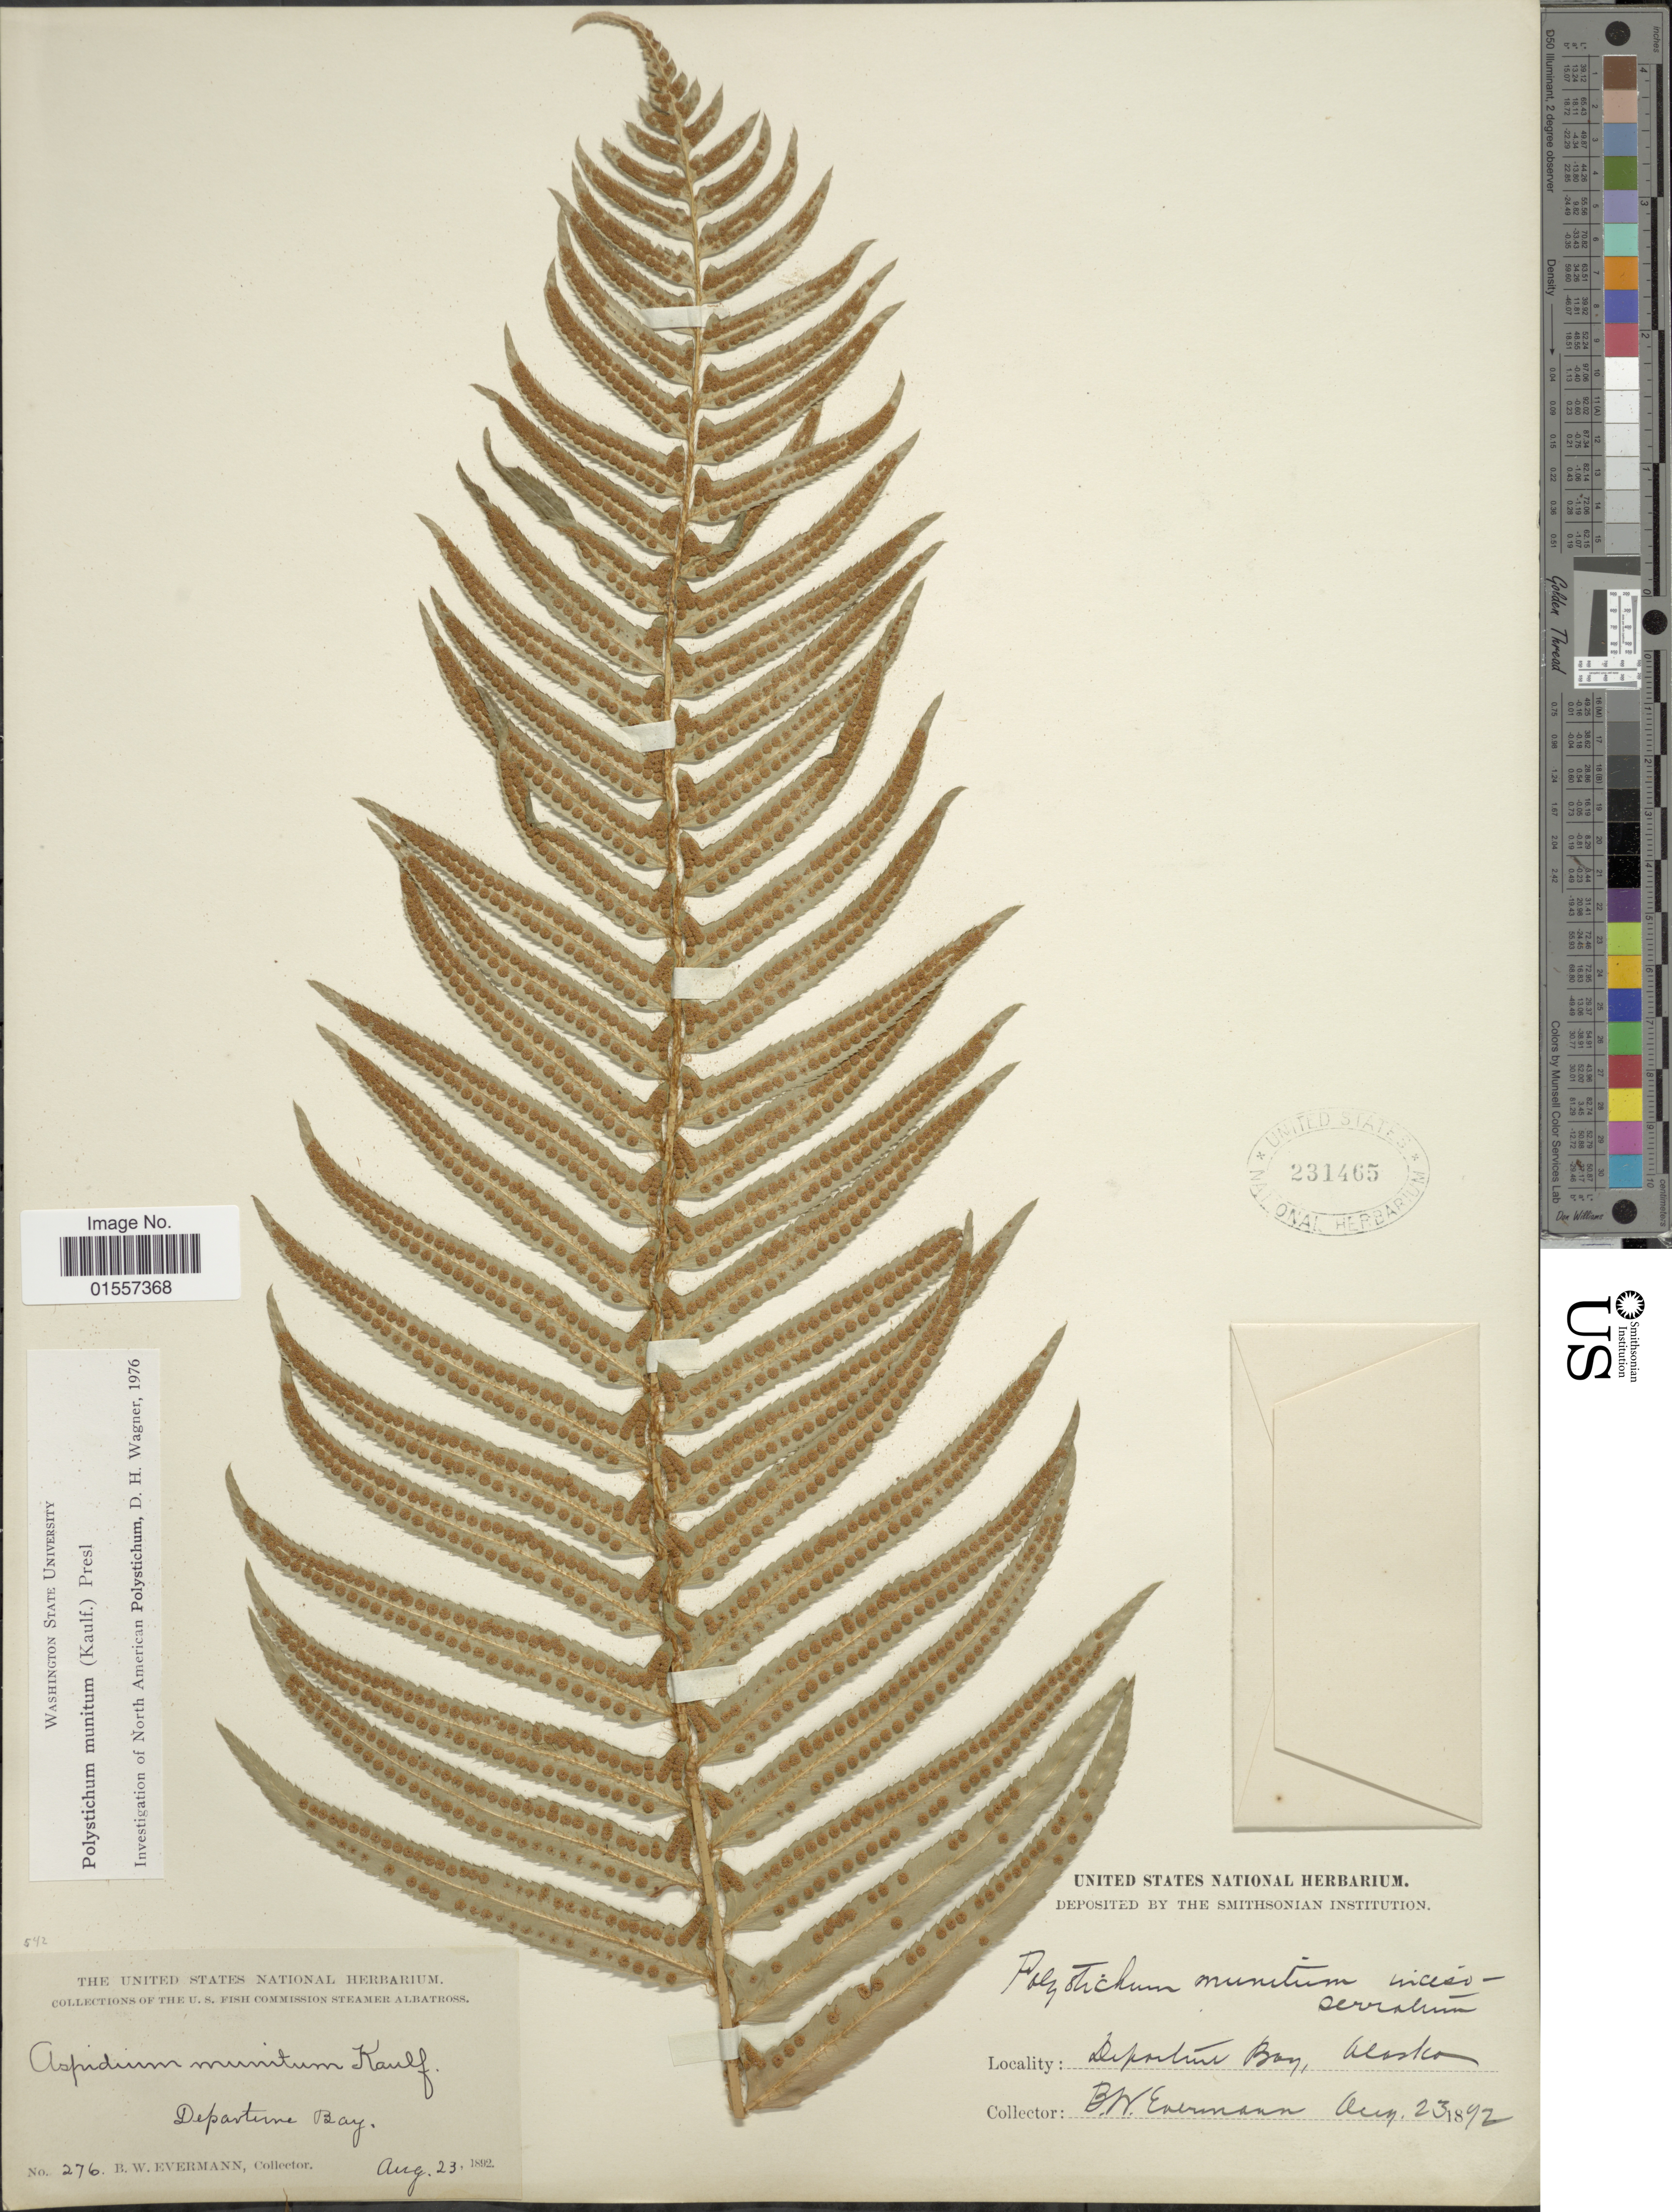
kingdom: Plantae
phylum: Tracheophyta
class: Polypodiopsida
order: Polypodiales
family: Dryopteridaceae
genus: Polystichum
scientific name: Polystichum munitum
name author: (Kaulf.) C. Presl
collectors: B. W. Evermann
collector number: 276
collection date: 1892-08-23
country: United States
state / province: Alaska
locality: Departure Bay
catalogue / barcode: US 231465